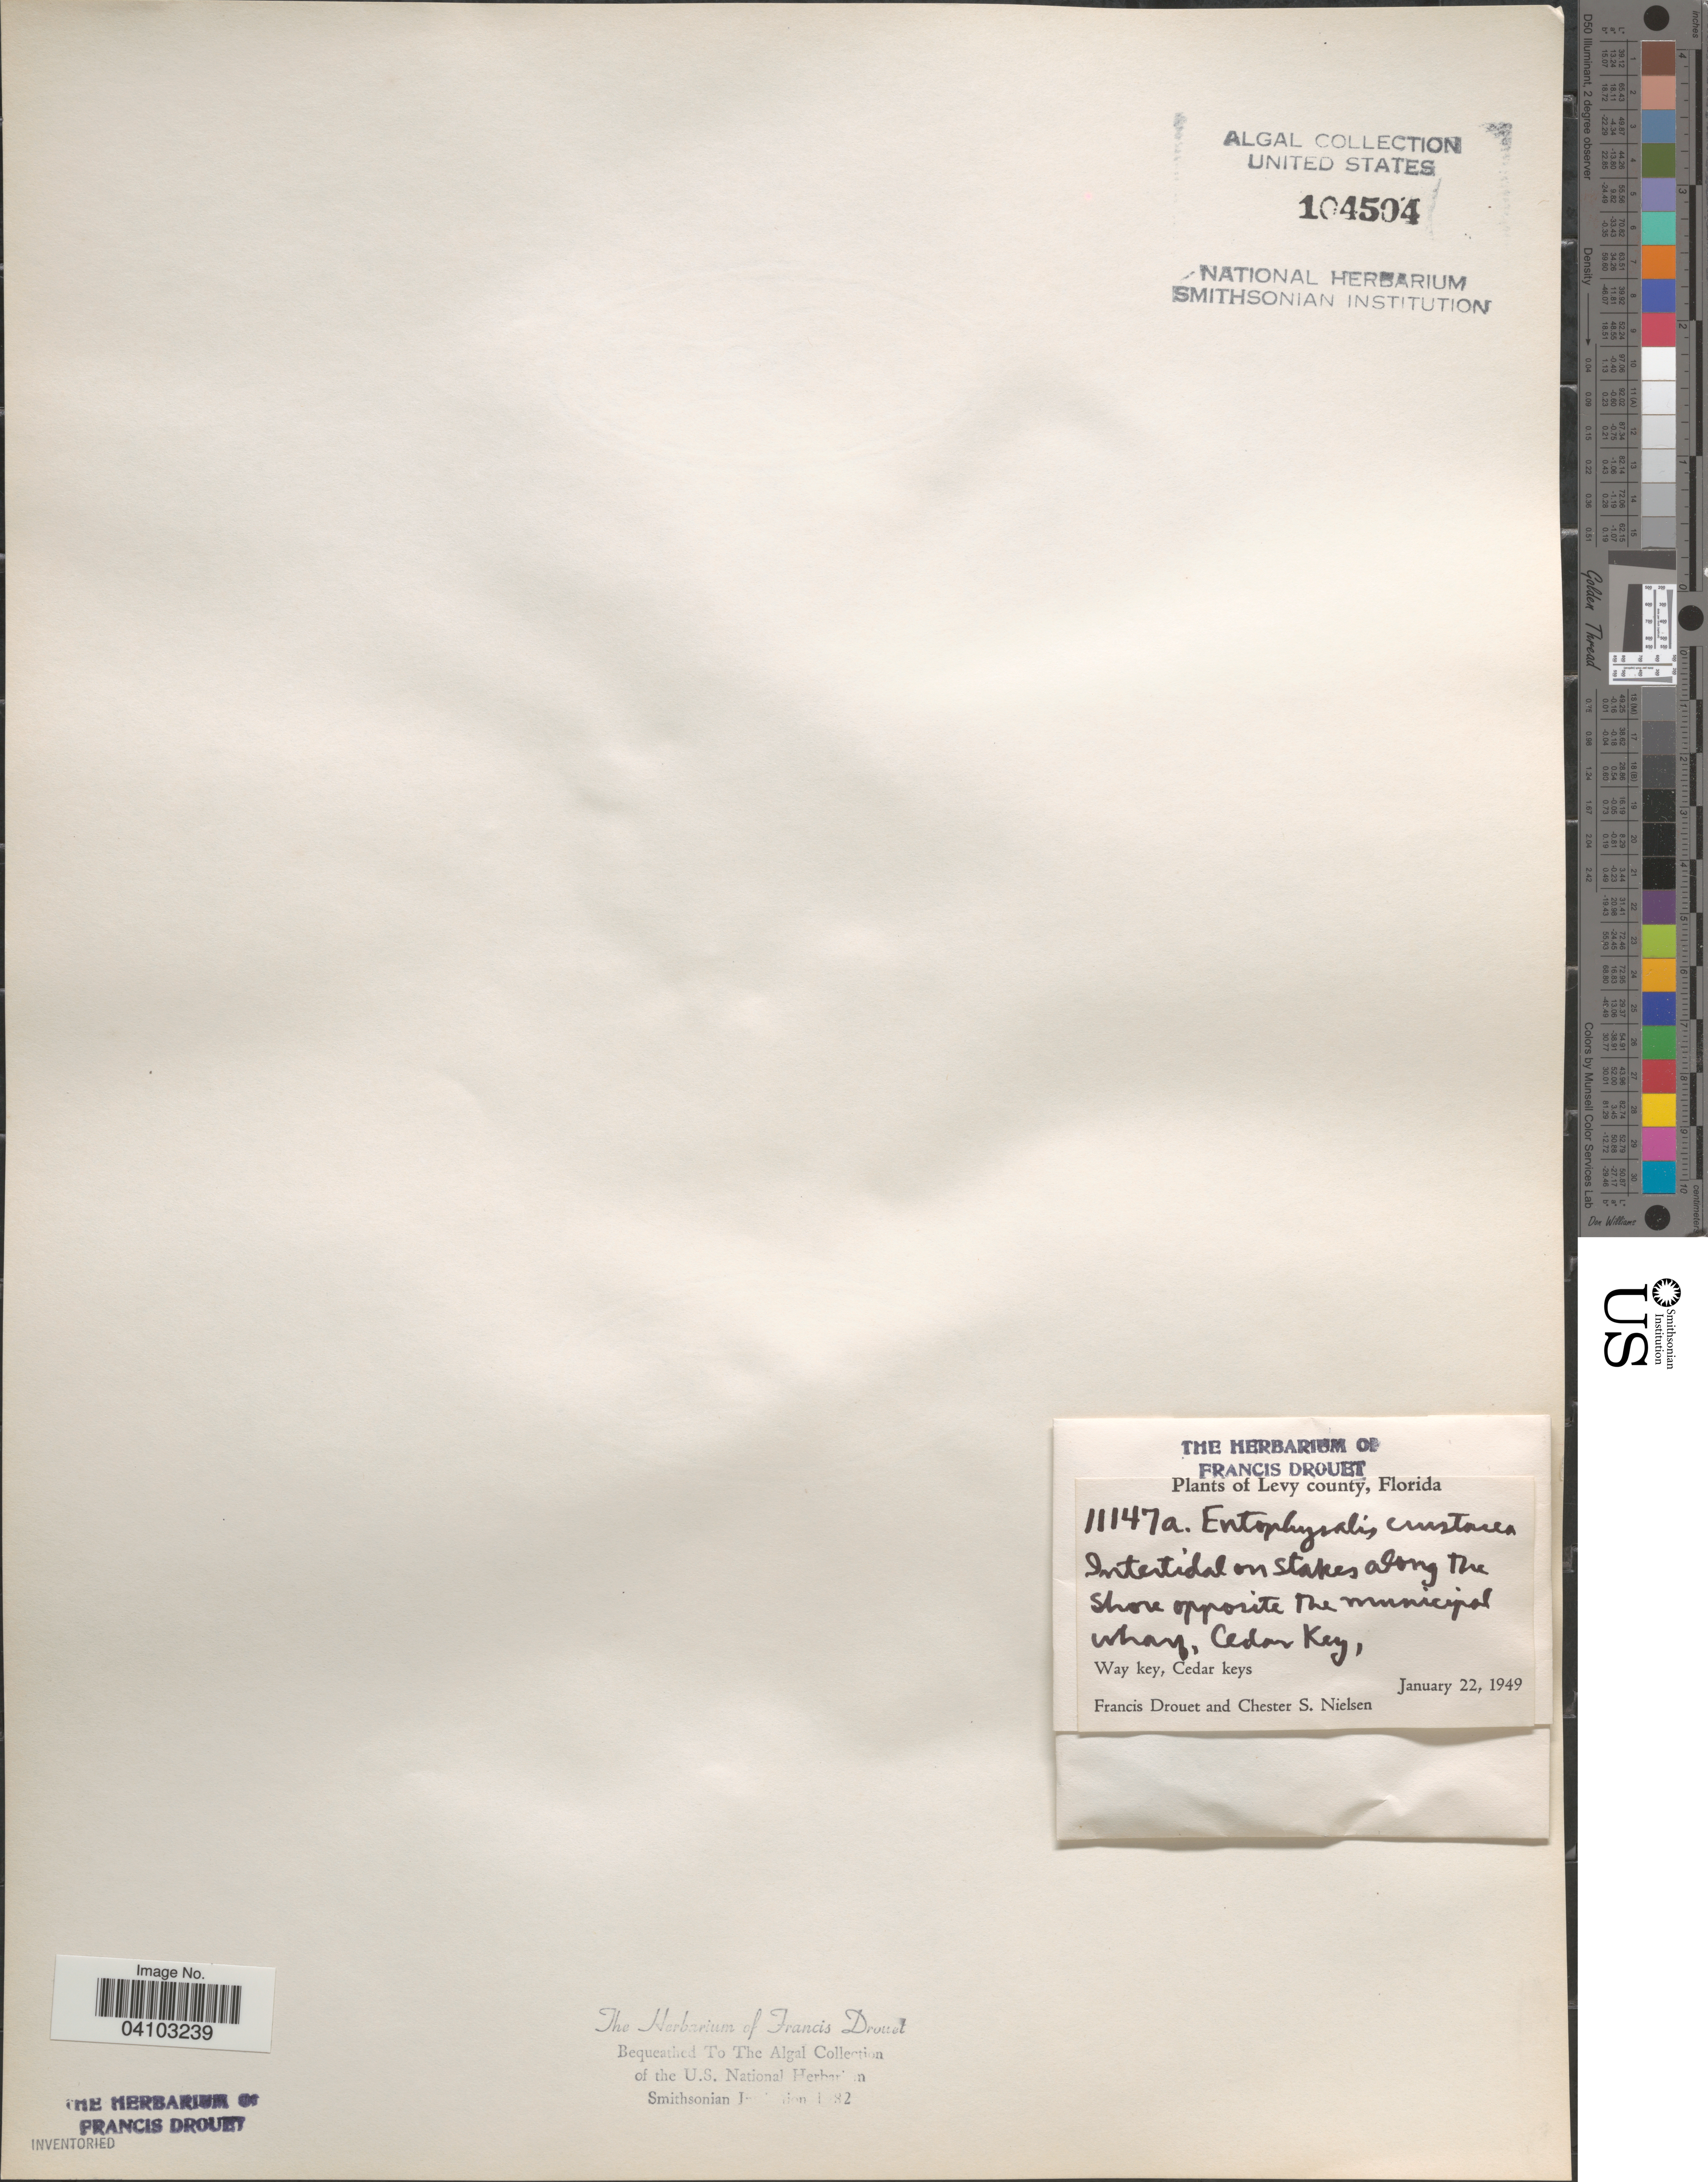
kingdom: Bacteria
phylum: Cyanobacteria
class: Cyanobacteriia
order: Cyanobacteriales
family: Chroococcaceae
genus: Entophysalis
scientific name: Entophysalis crustacea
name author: (J. Agardh) F.E. Drouet & W.A. Daily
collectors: F. E. Drouet & C. S. Nielsen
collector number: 11147a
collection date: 1949-01-22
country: United States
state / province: Florida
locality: Levy county. Intertidal on stakes along the shore opposite the municipal wharf. Cedar Key, Way key, Cedar keys.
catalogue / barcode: US 104504